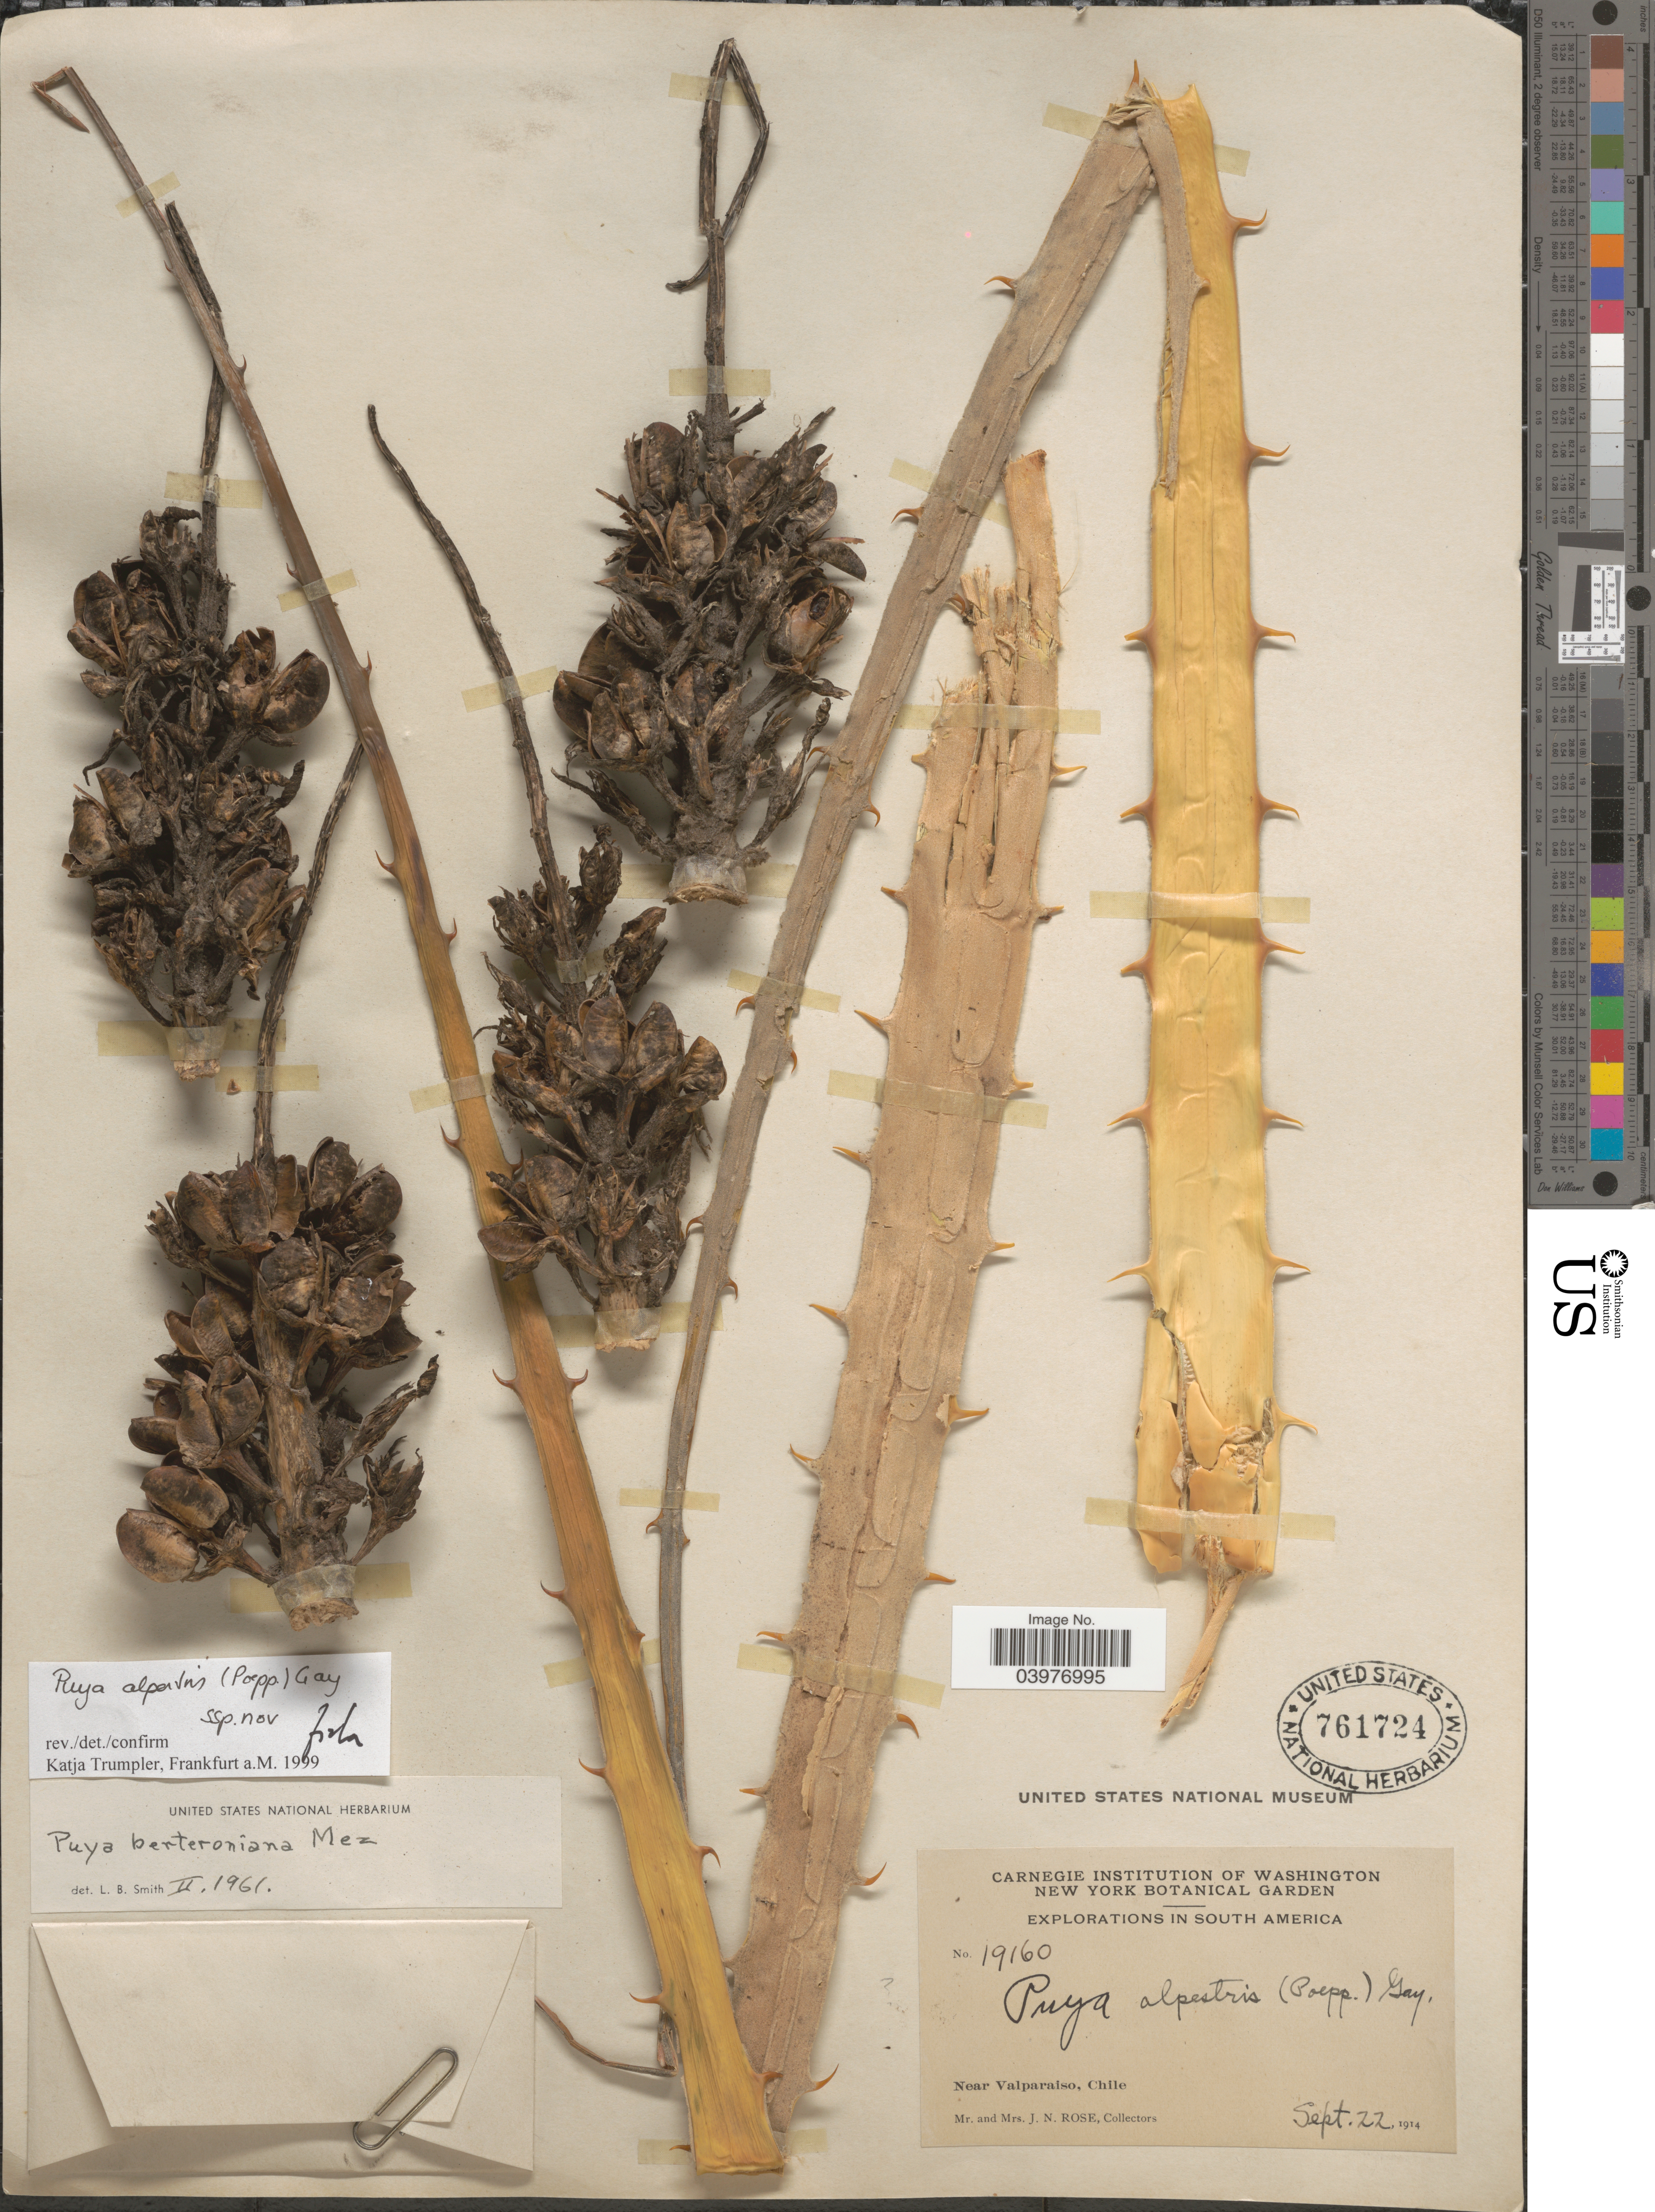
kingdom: Plantae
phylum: Tracheophyta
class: Liliopsida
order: Poales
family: Bromeliaceae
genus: Puya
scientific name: Puya alpestris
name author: (Poepp.) Gay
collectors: J. N. Rose & L. B. Rose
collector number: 19160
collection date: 1914-09-22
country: Chile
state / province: Valparaíso (V)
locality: Near Valparaiso.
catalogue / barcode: US 761724